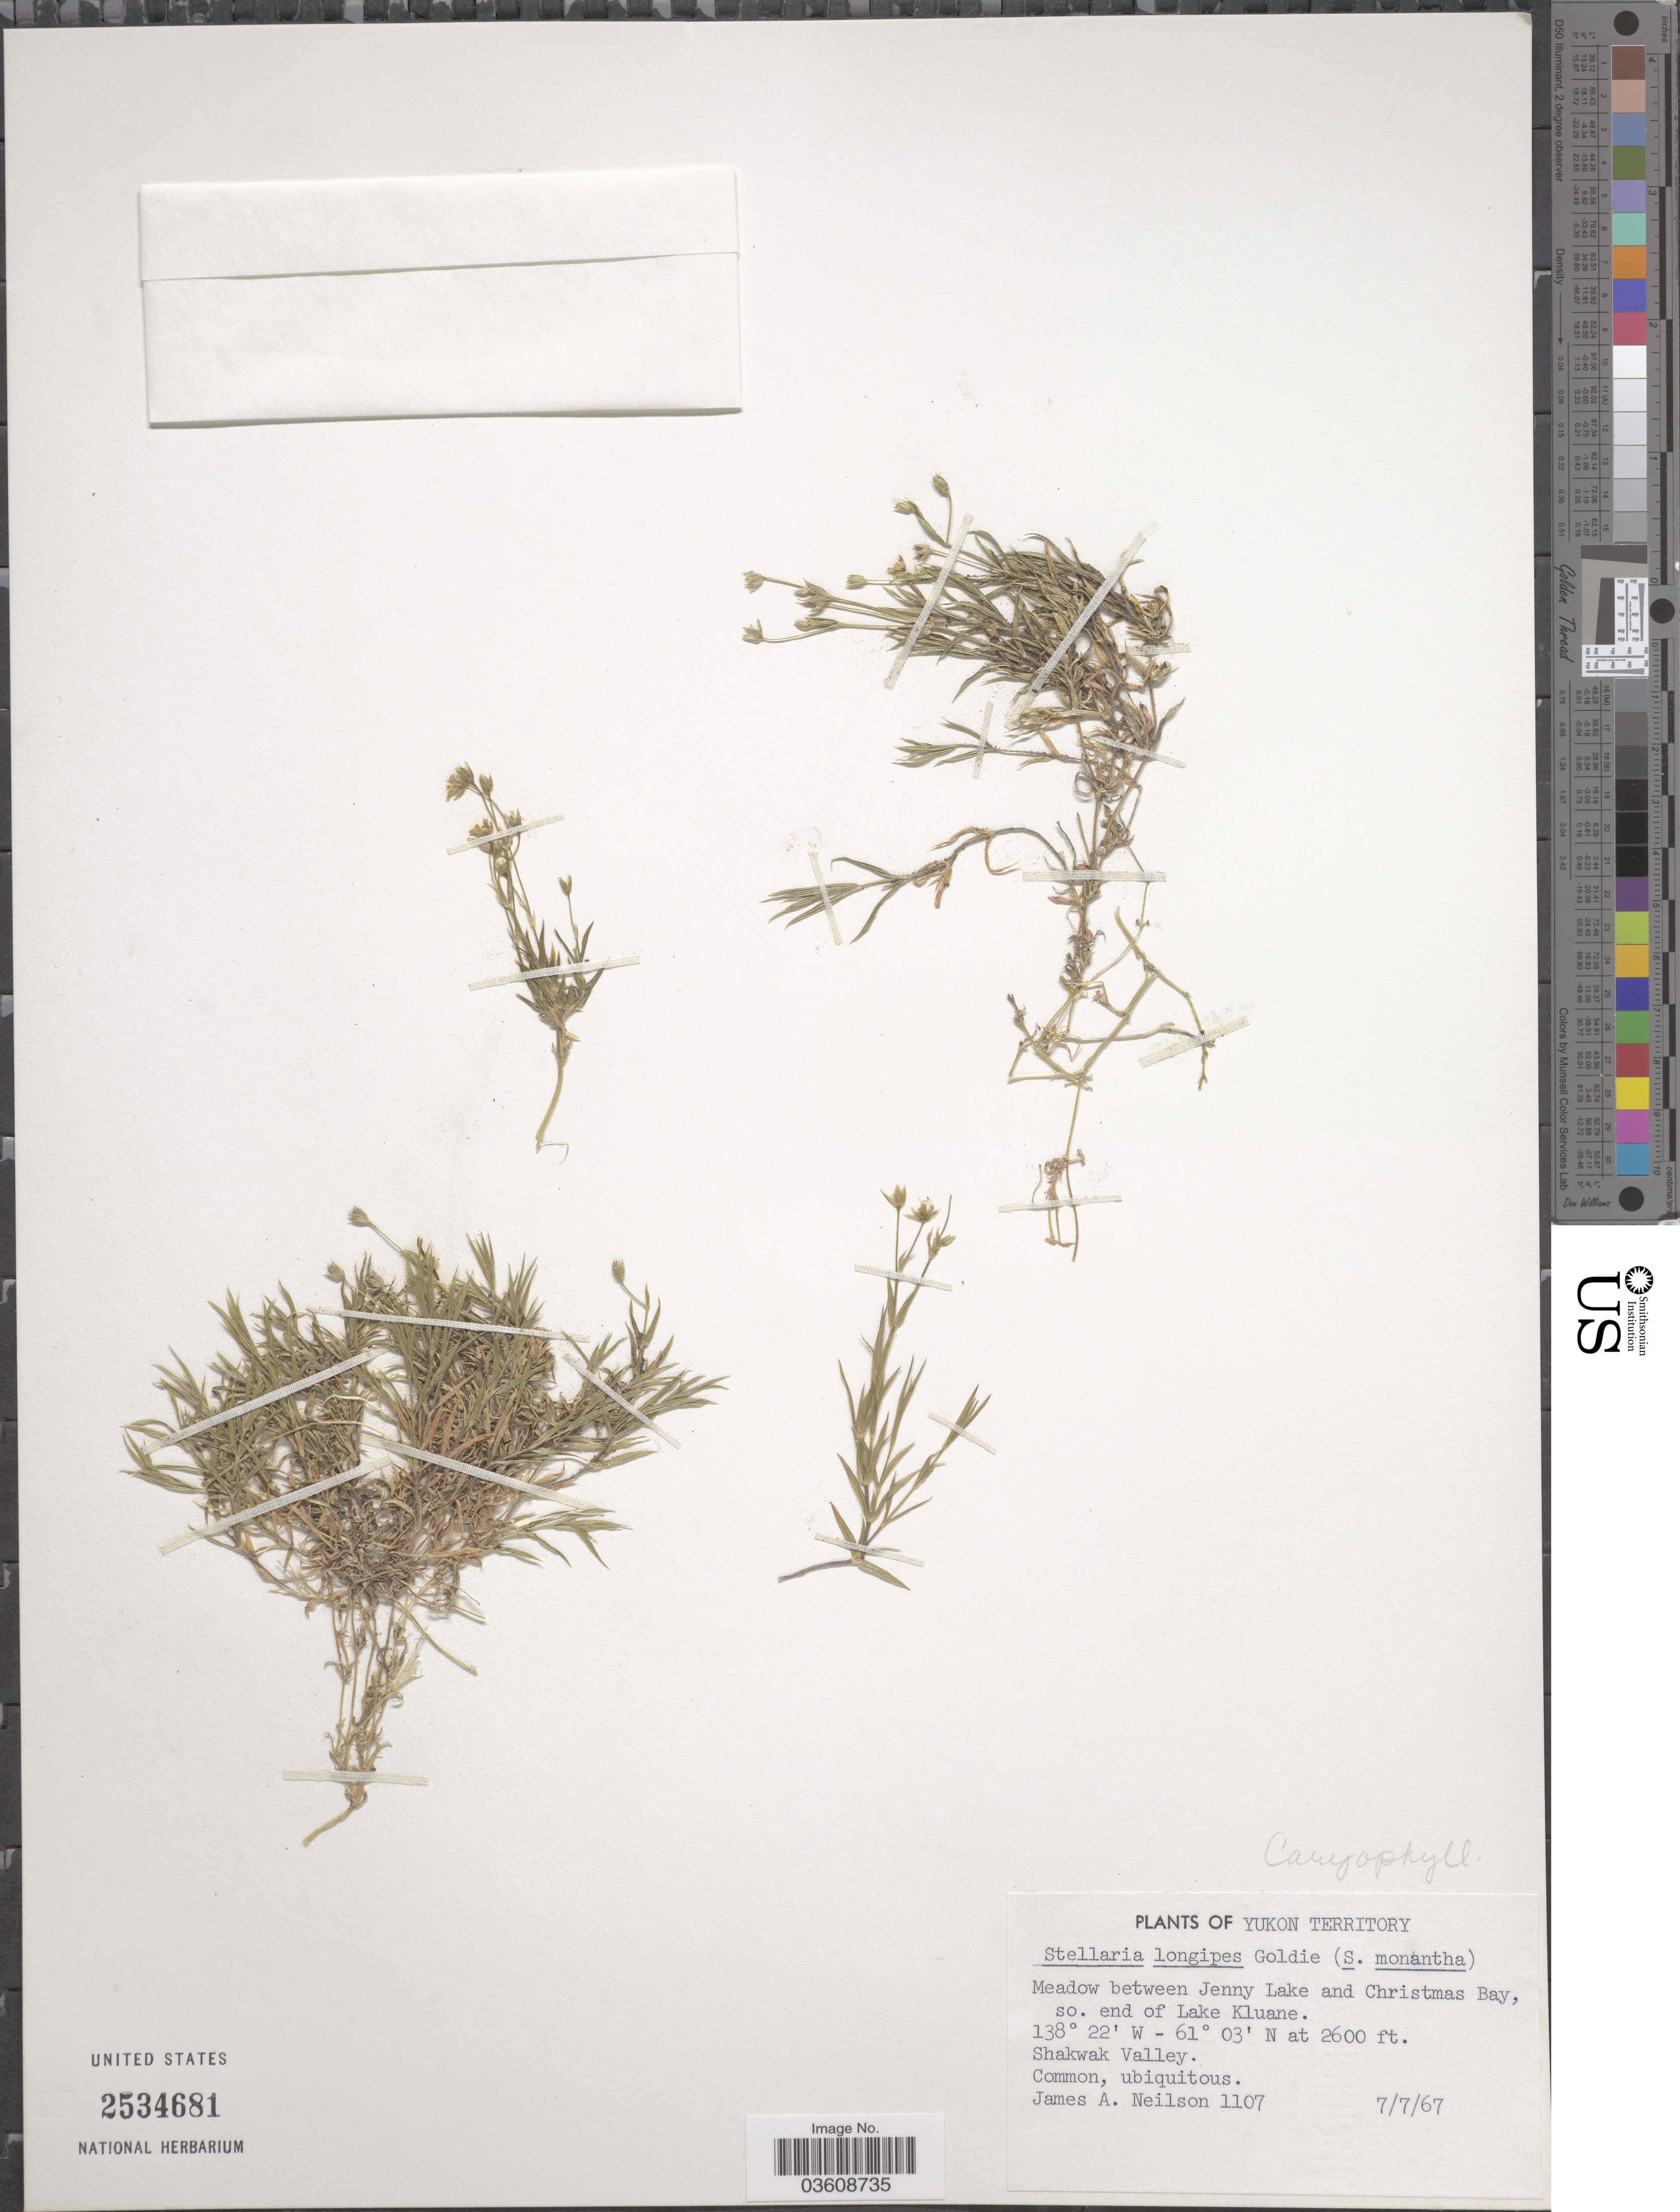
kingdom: Plantae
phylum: Tracheophyta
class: Magnoliopsida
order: Caryophyllales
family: Caryophyllaceae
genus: Stellaria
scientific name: Stellaria longipes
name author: Goldie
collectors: J. Neilson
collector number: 1107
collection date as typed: Transcribed d/m/y: 7/7/67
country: Canada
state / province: Yukon Territory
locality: Meadow between Jenny Lake and Christmas Bay, so. end of Lake Kluane. Shakwak Valley.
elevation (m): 792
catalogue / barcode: US 2534681